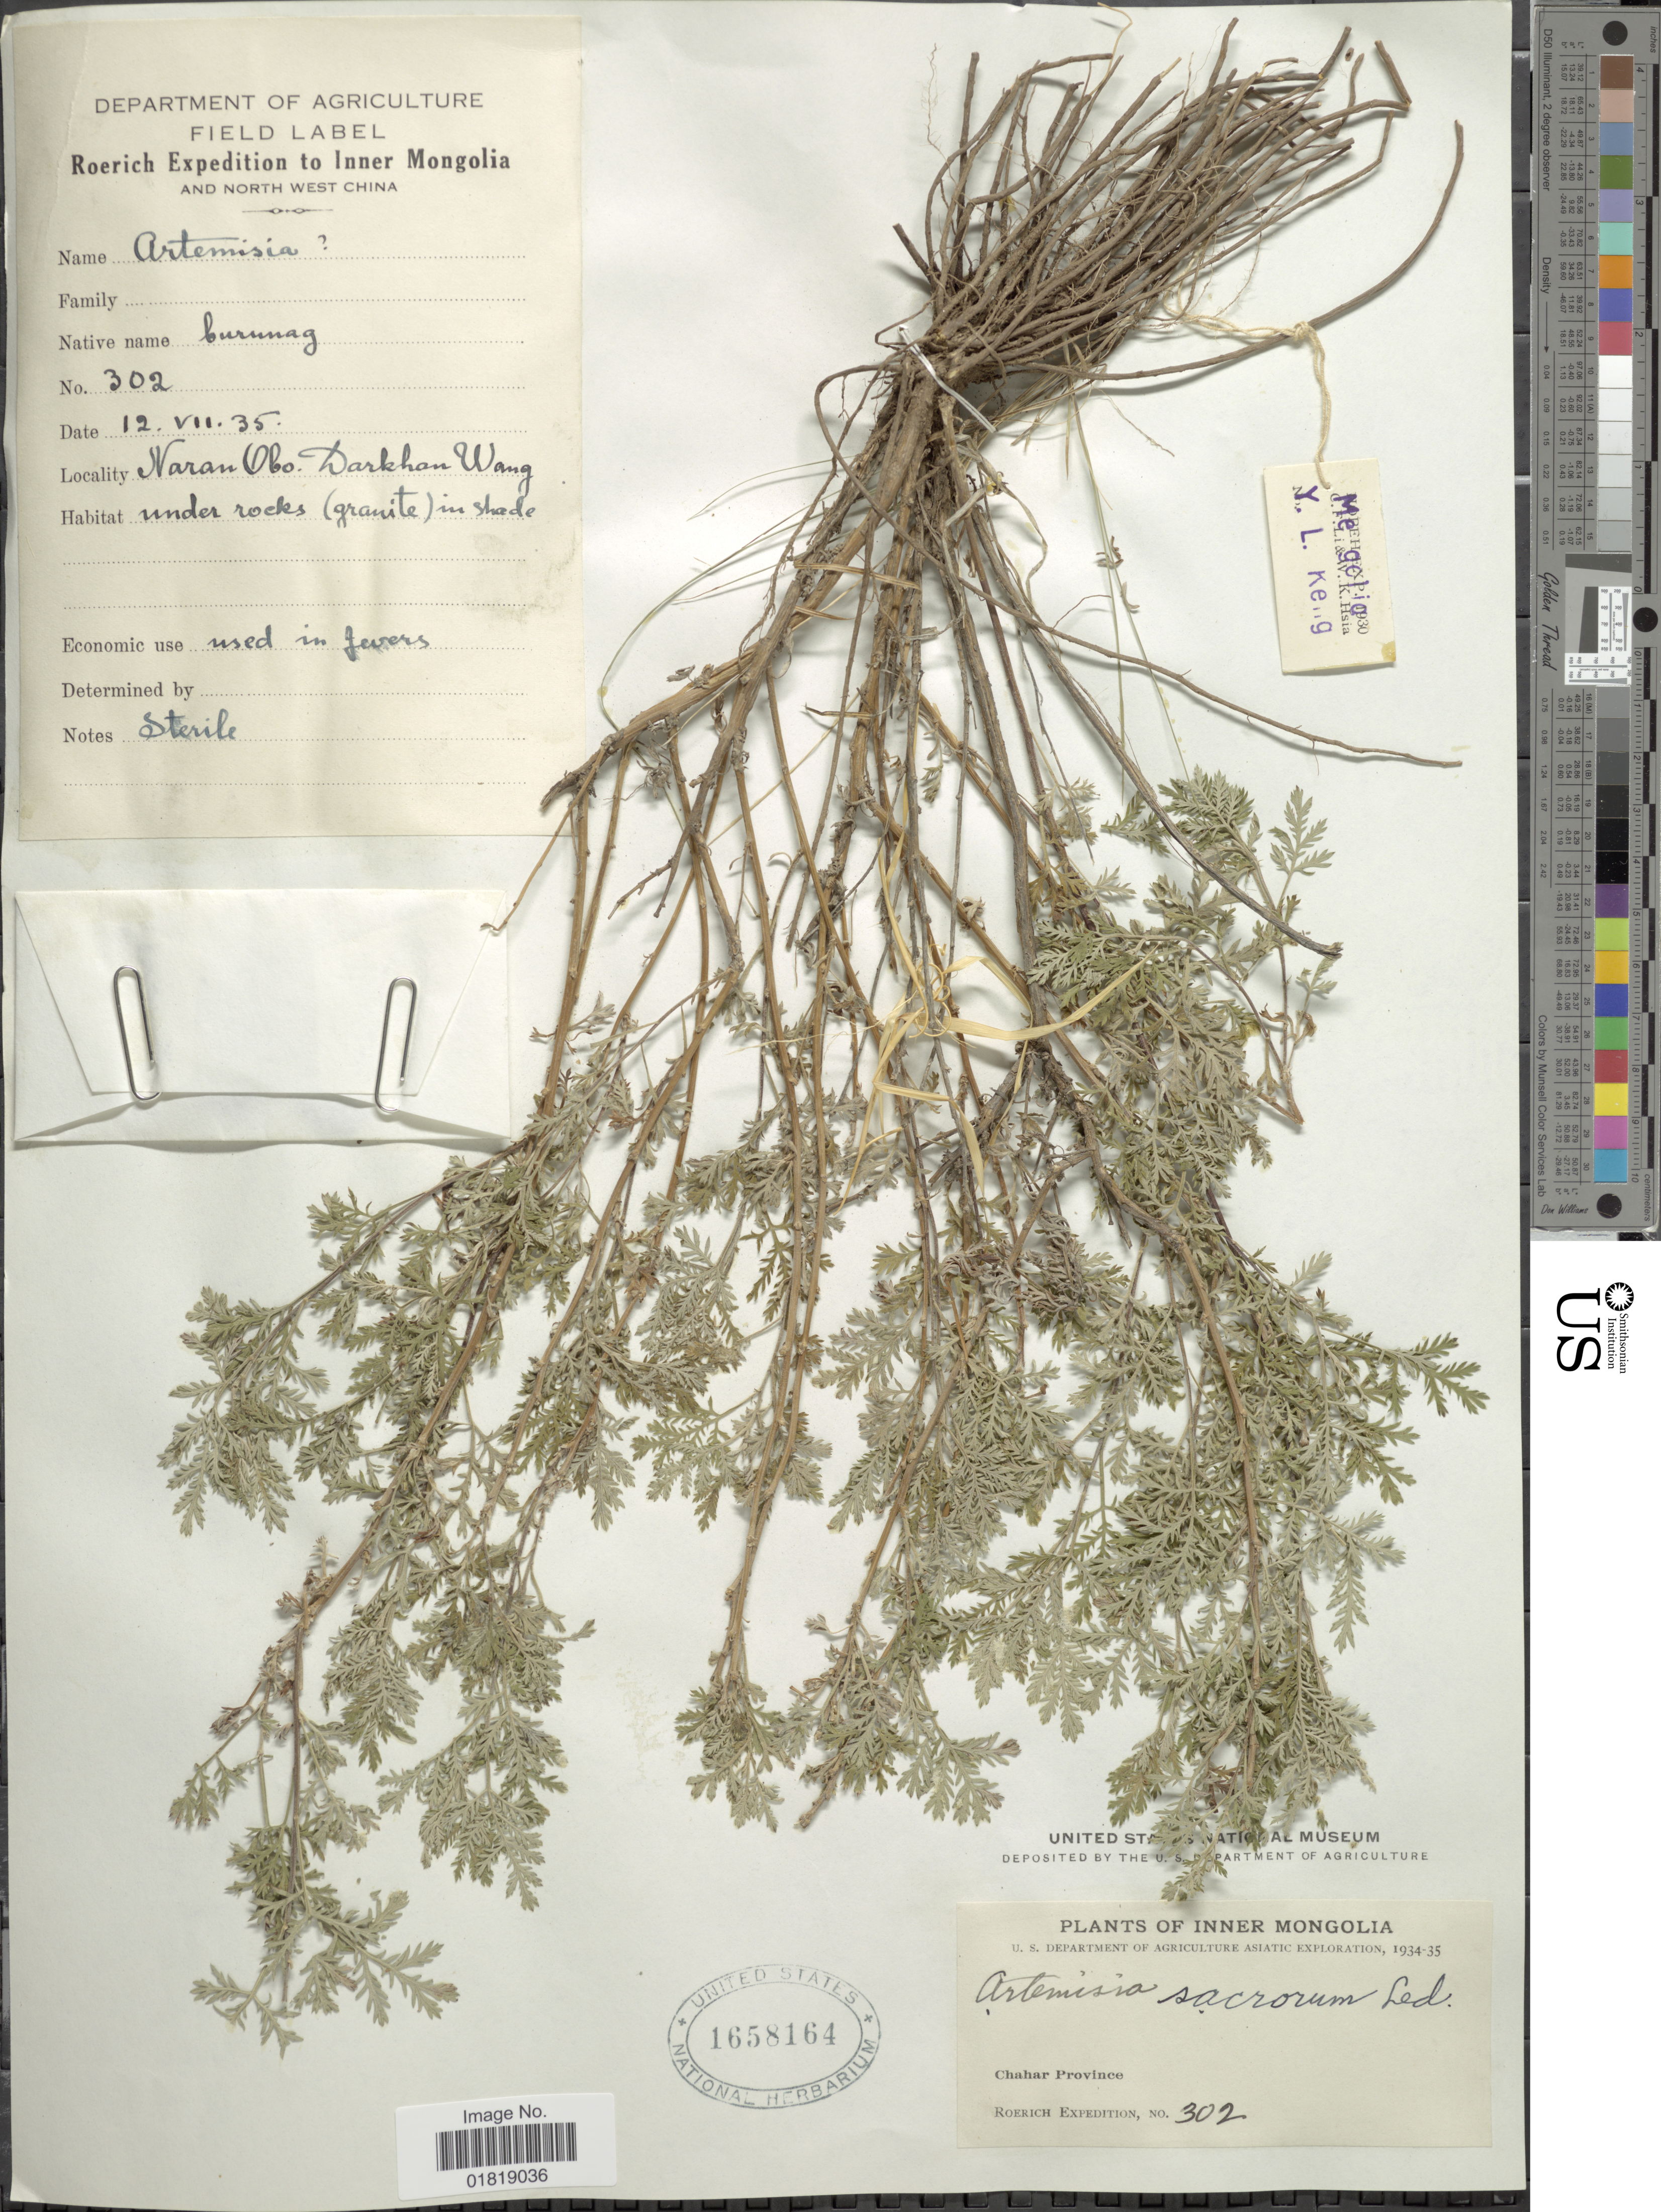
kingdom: Plantae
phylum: Tracheophyta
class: Magnoliopsida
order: Asterales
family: Asteraceae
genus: Artemisia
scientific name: Artemisia sacrorum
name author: Ledeb.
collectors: Roerich Expedition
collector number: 302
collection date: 1935-07-12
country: China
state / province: Nei Monggol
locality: North West China, Naran Obo. Darkhan Wang, Chahar Province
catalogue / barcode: US 1658164